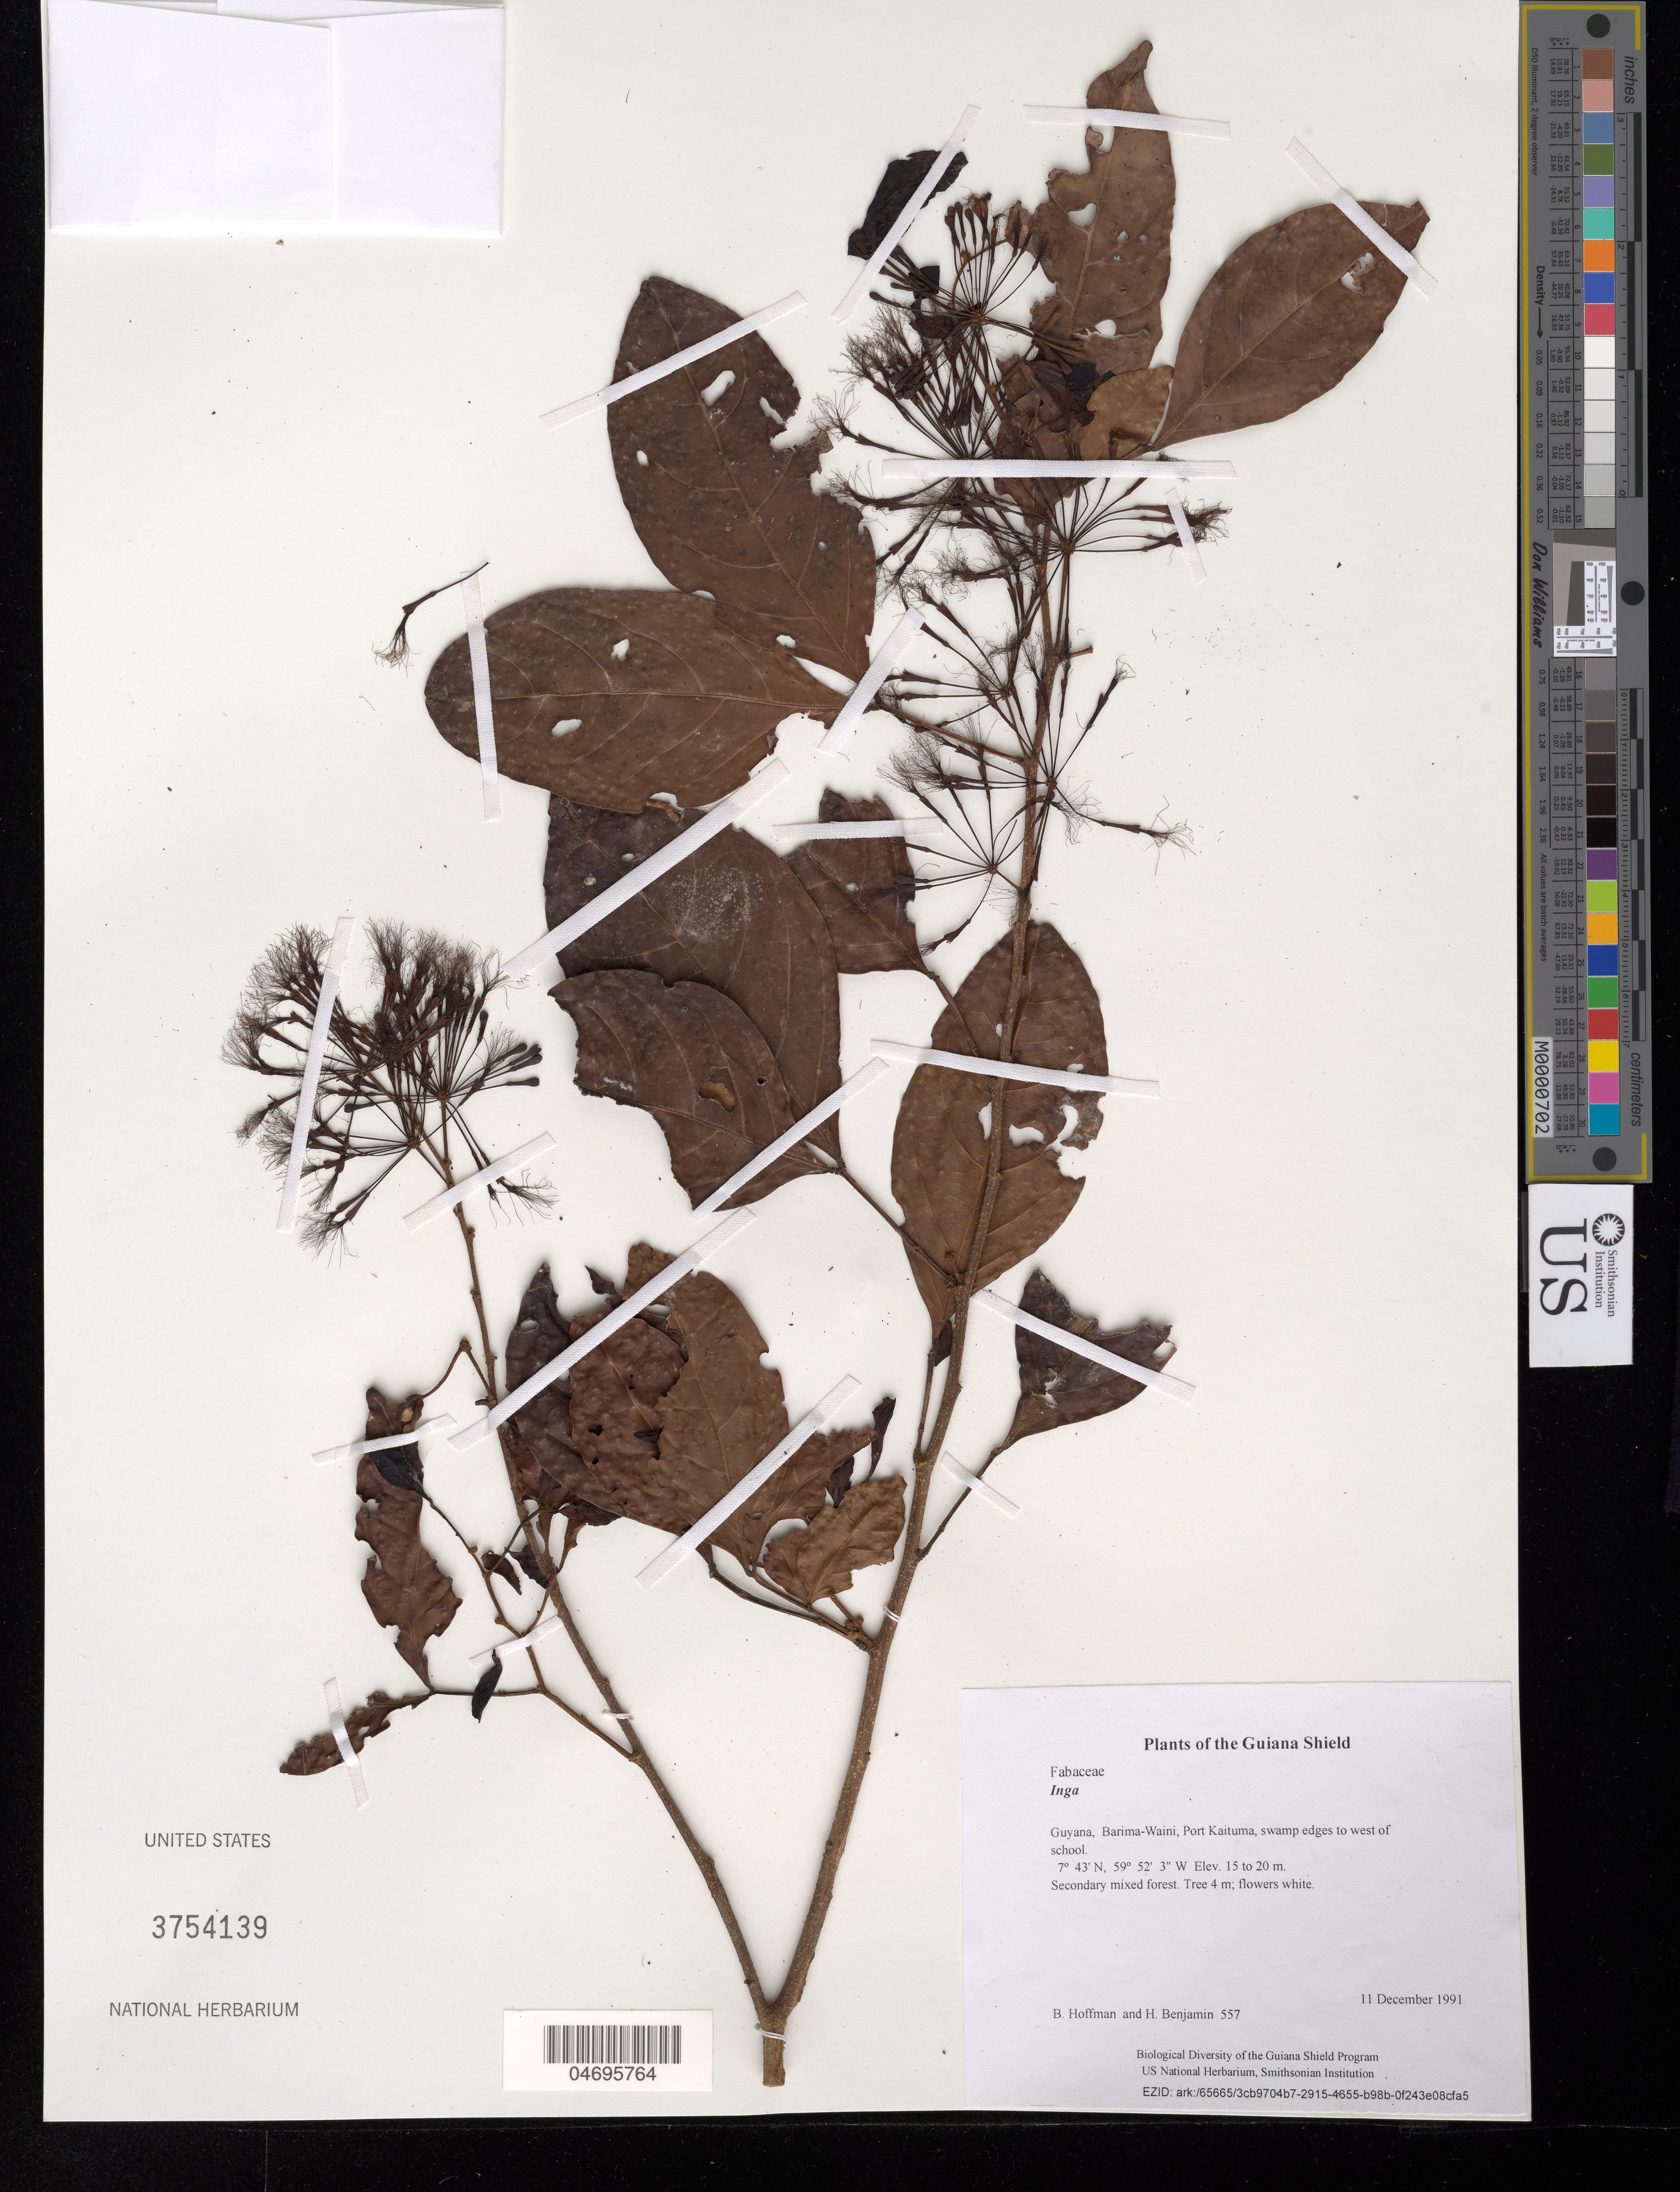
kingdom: Plantae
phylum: Tracheophyta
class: Magnoliopsida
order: Fabales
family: Fabaceae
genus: Inga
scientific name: Inga sp.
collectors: B. Hoffman & H. Benjamin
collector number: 557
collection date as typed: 11 December 1991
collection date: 1991-12-11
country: Guyana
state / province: Barima-Waini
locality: Port Kaituma, swamp edges to west of school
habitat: Secondary mixed forest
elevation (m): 15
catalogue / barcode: US 3754139